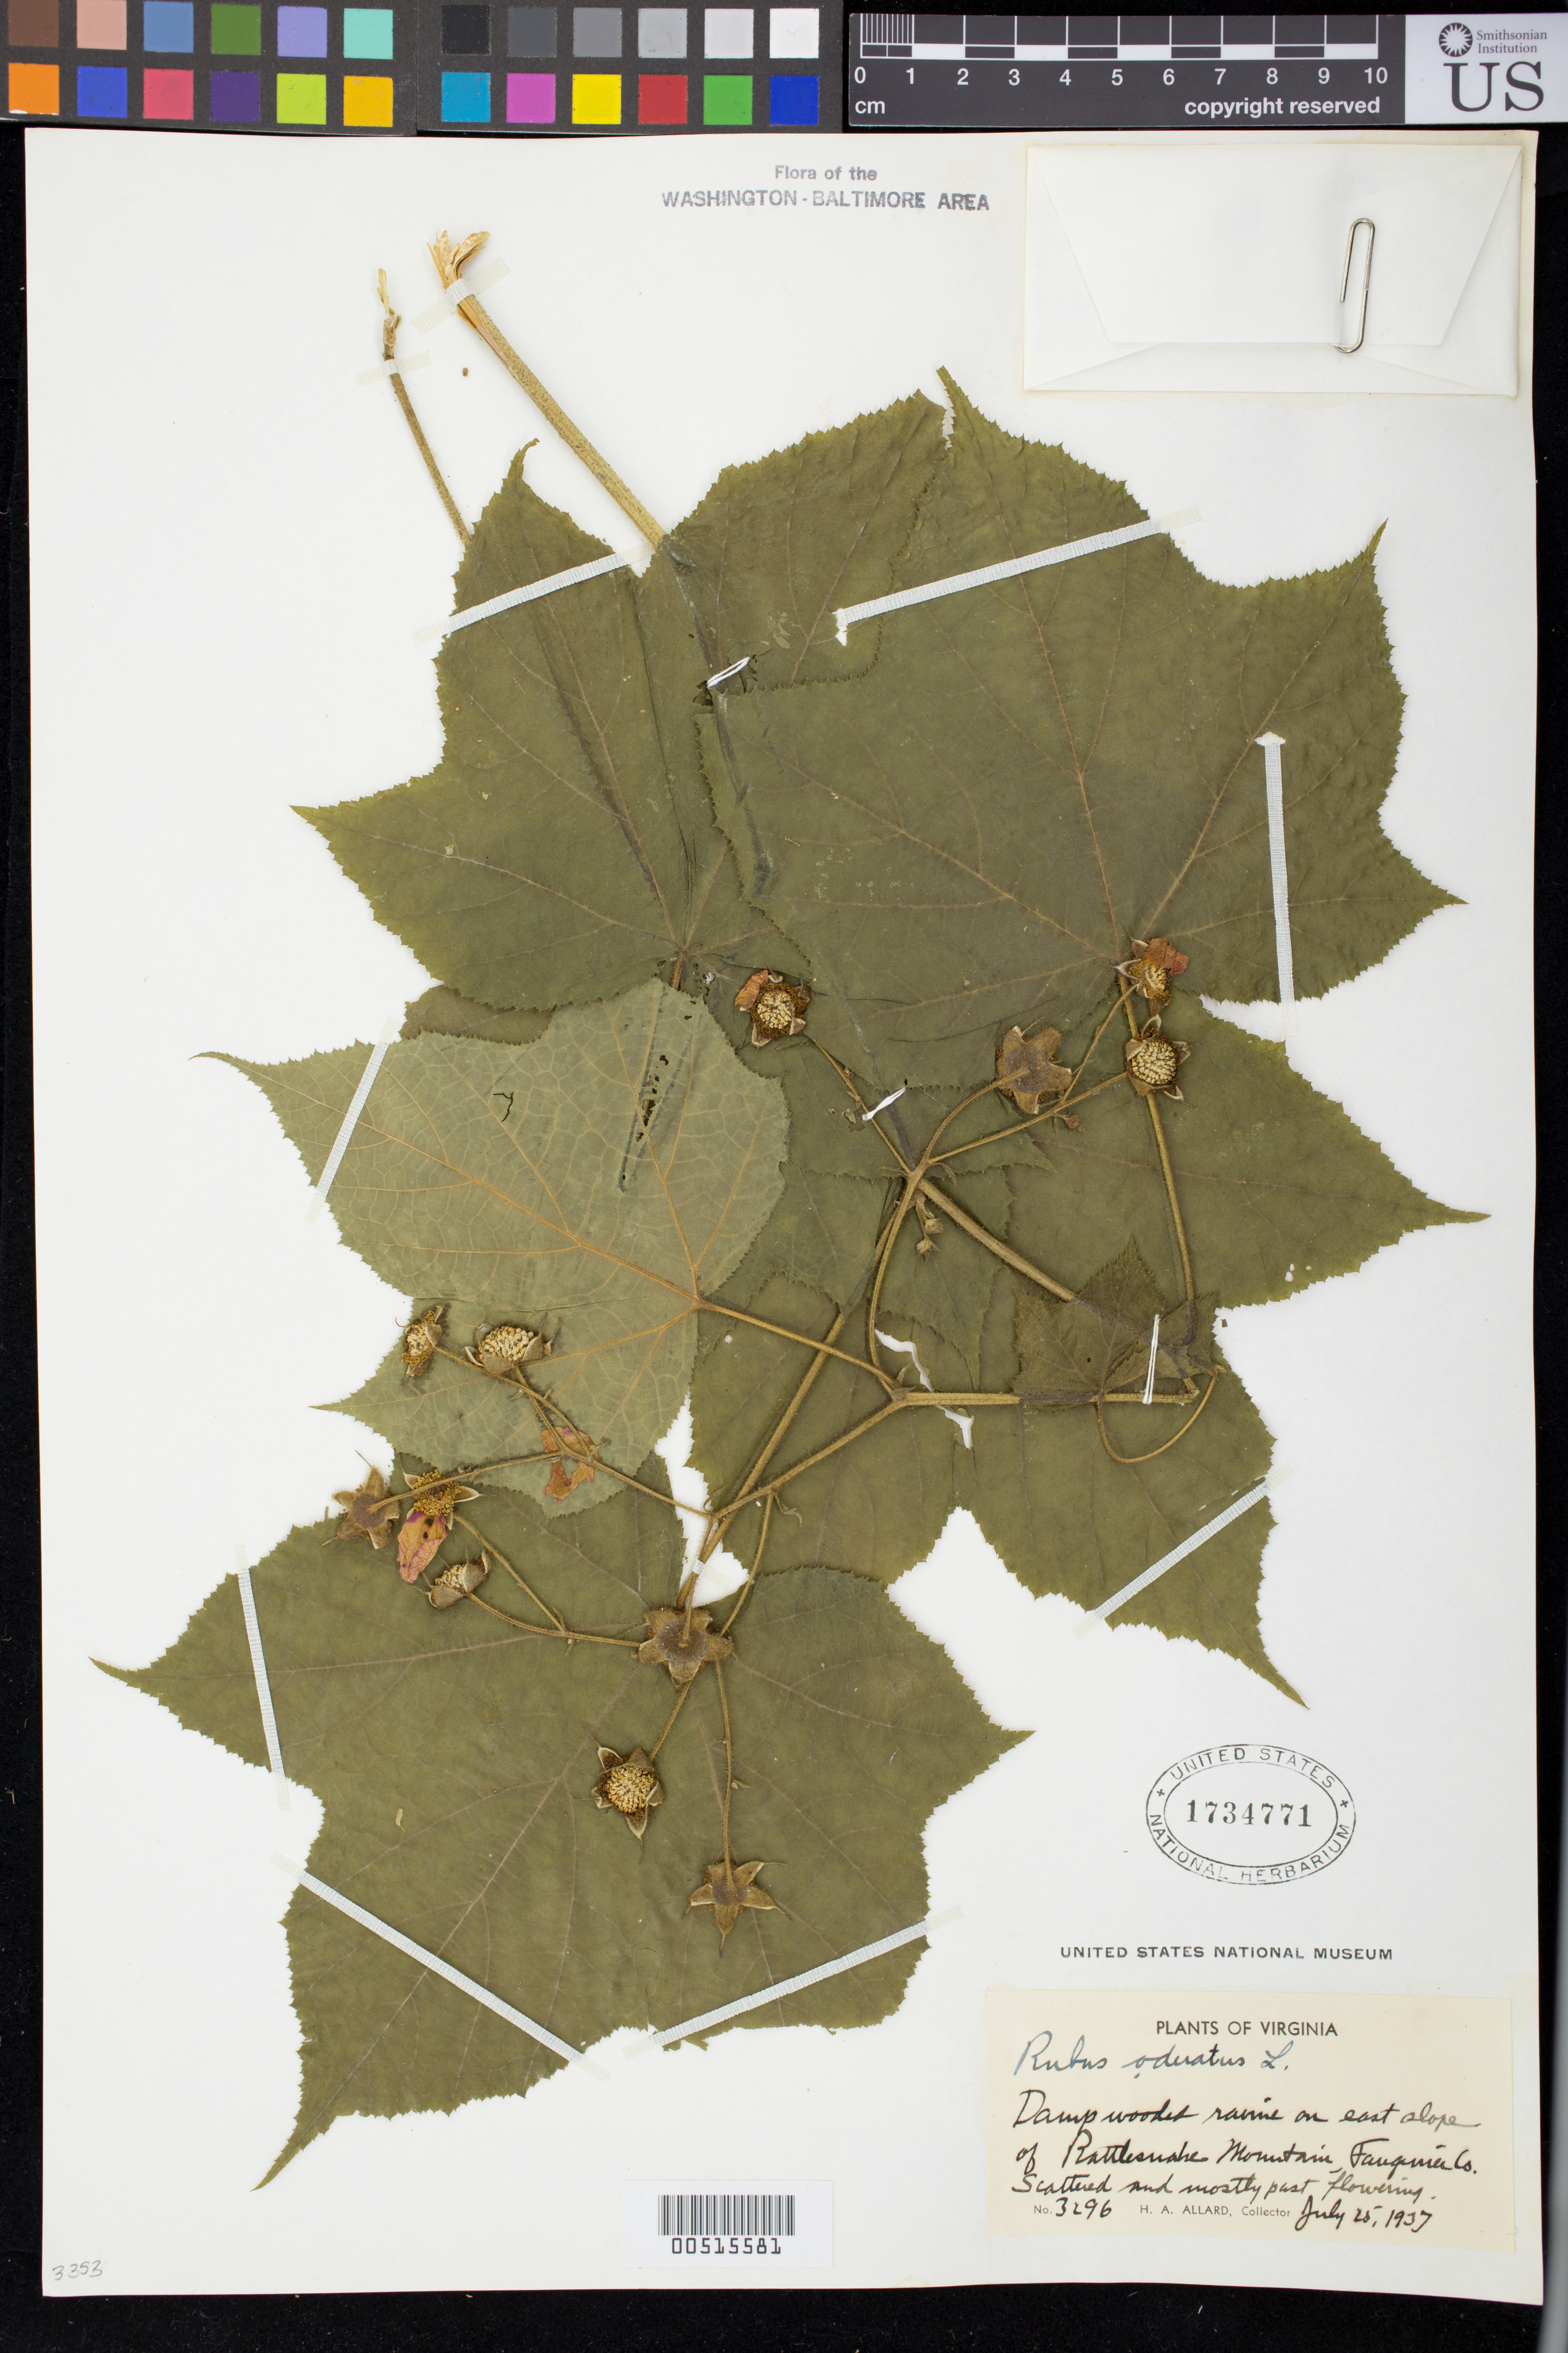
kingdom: Plantae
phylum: Tracheophyta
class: Magnoliopsida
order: Rosales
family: Rosaceae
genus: Rubus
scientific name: Rubus odoratus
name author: L.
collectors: H. A. Allard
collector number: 3296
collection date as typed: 25 Jul 1937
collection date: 1937-07-25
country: United States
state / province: Virginia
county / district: Fauquier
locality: Rattlesnake Mt.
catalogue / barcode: US 1734771